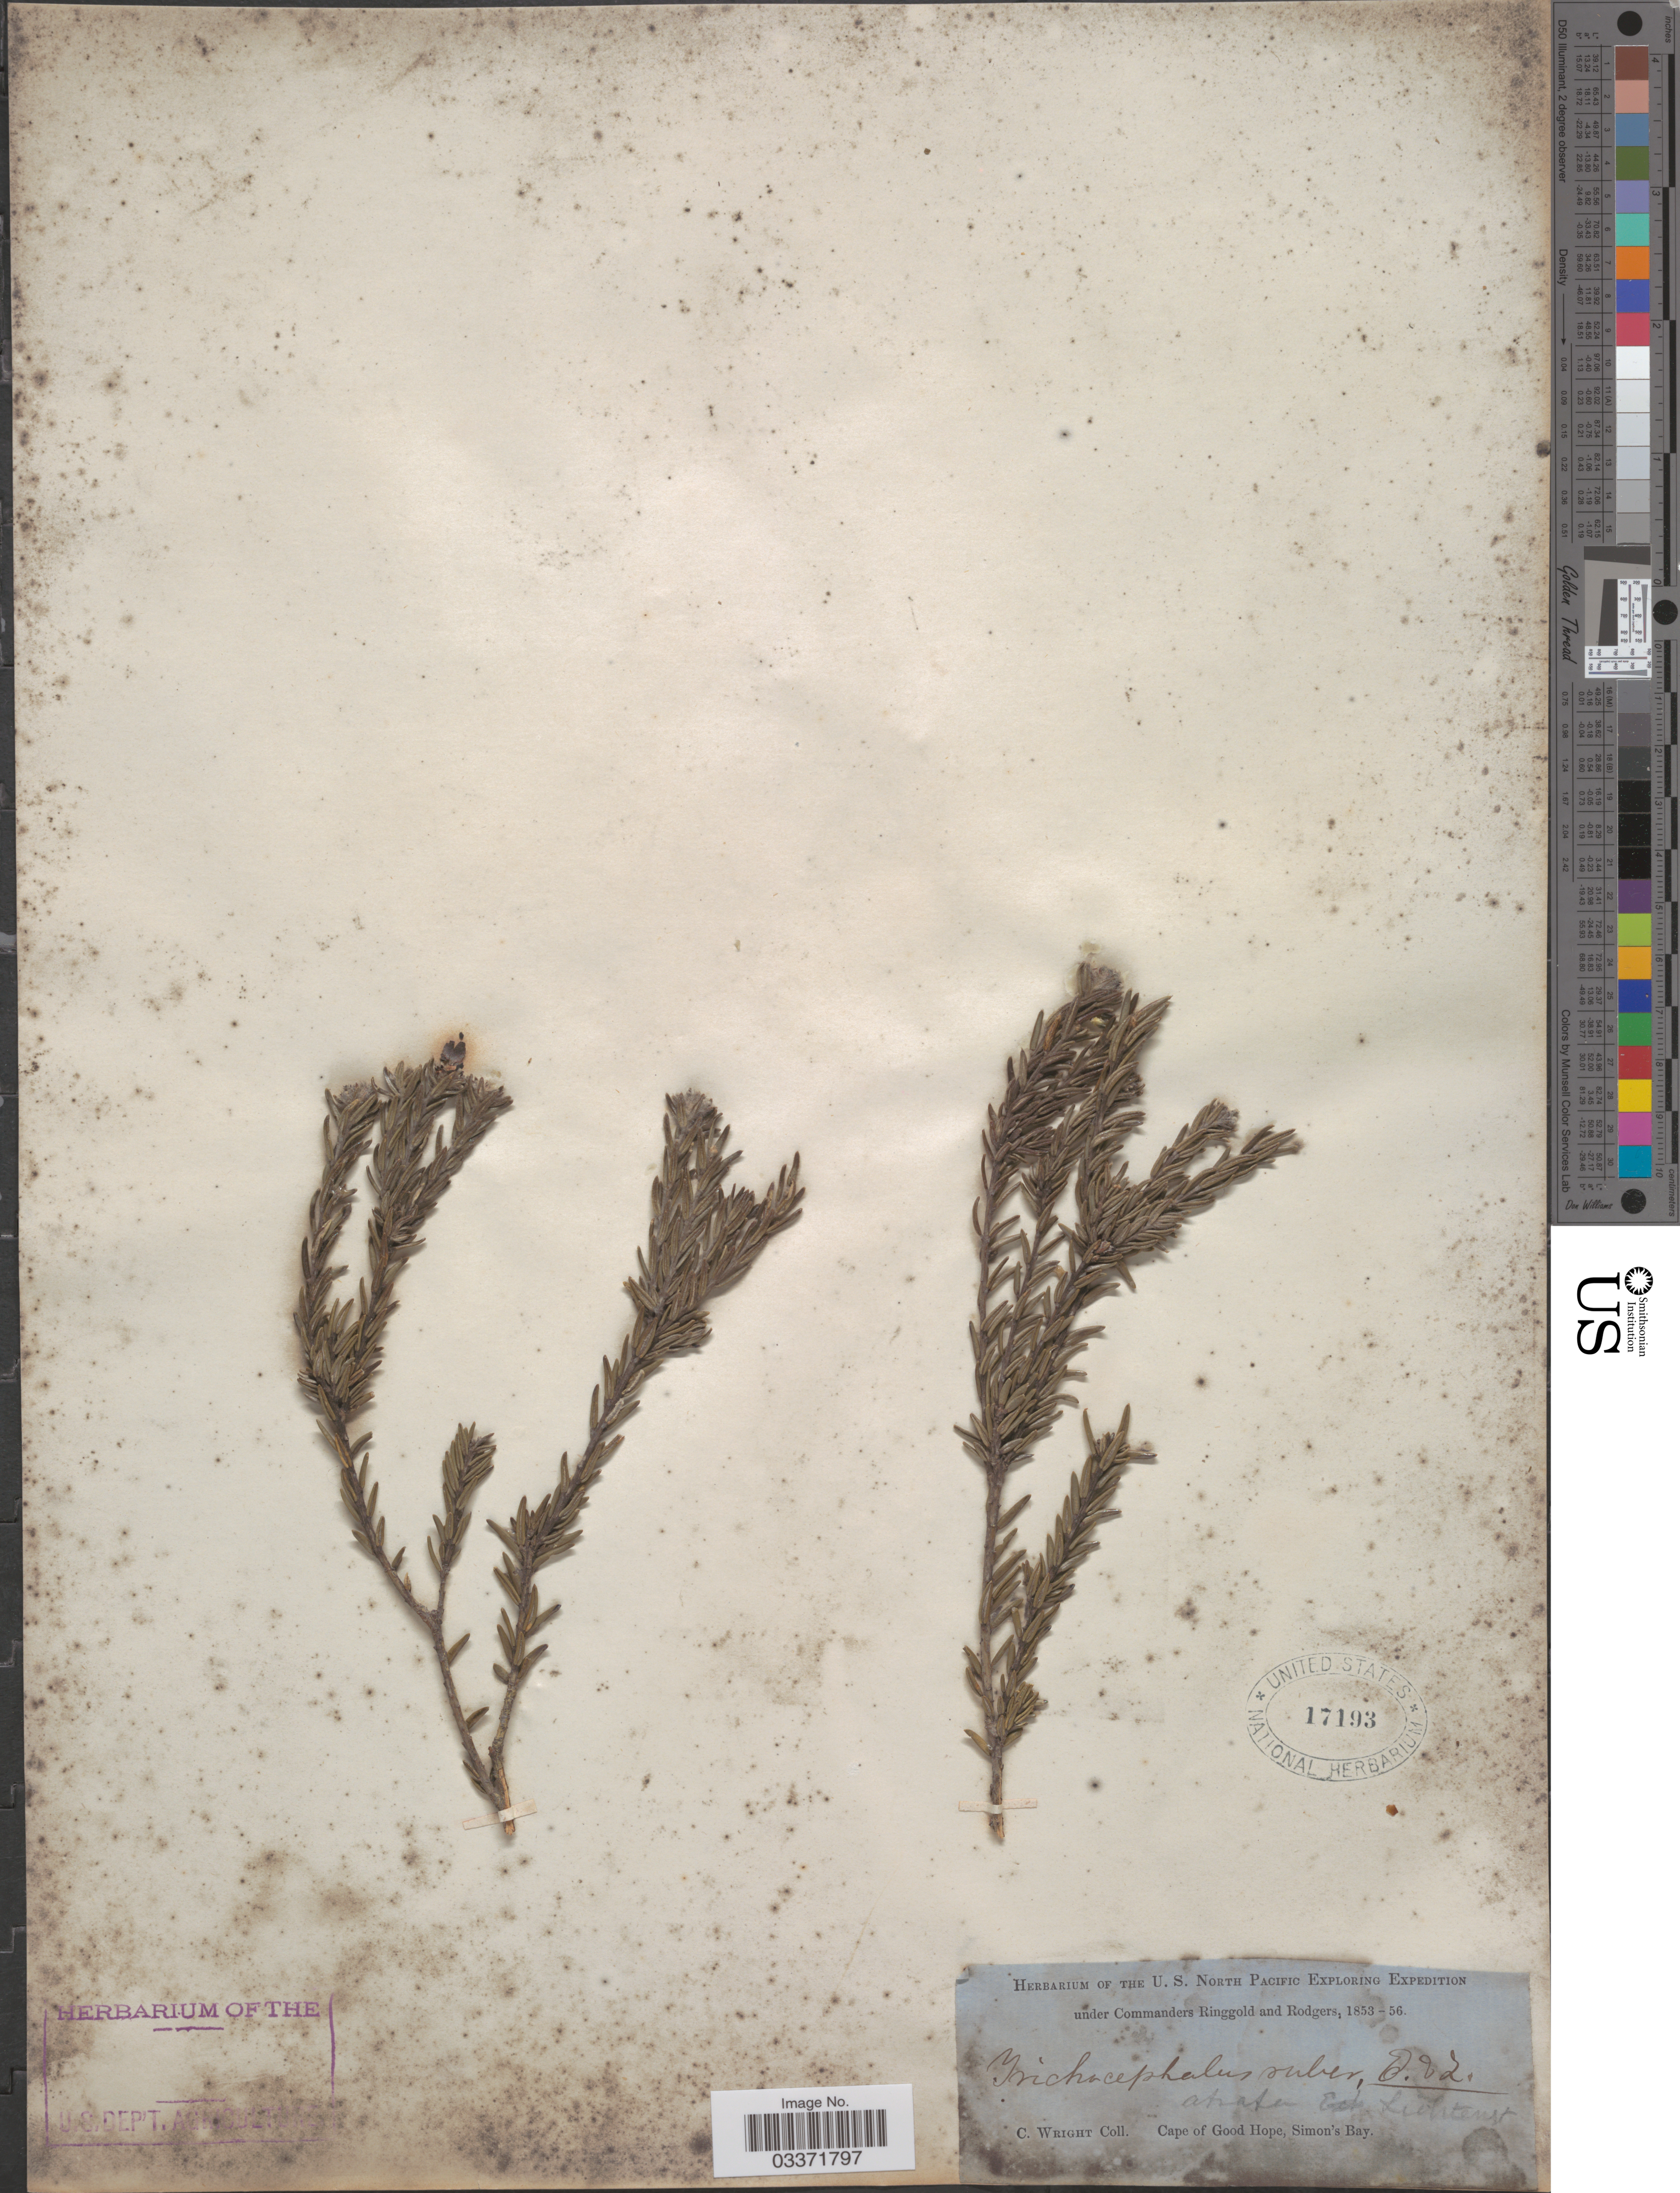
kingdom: Plantae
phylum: Tracheophyta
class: Magnoliopsida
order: Rosales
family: Rhamnaceae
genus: Phylica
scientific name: Phylica atrata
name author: Bernh. ex Krauss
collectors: C. Wright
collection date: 1853/1856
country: South Africa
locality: Cape of Good Hope, Simon's Bay.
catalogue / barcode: US 17193